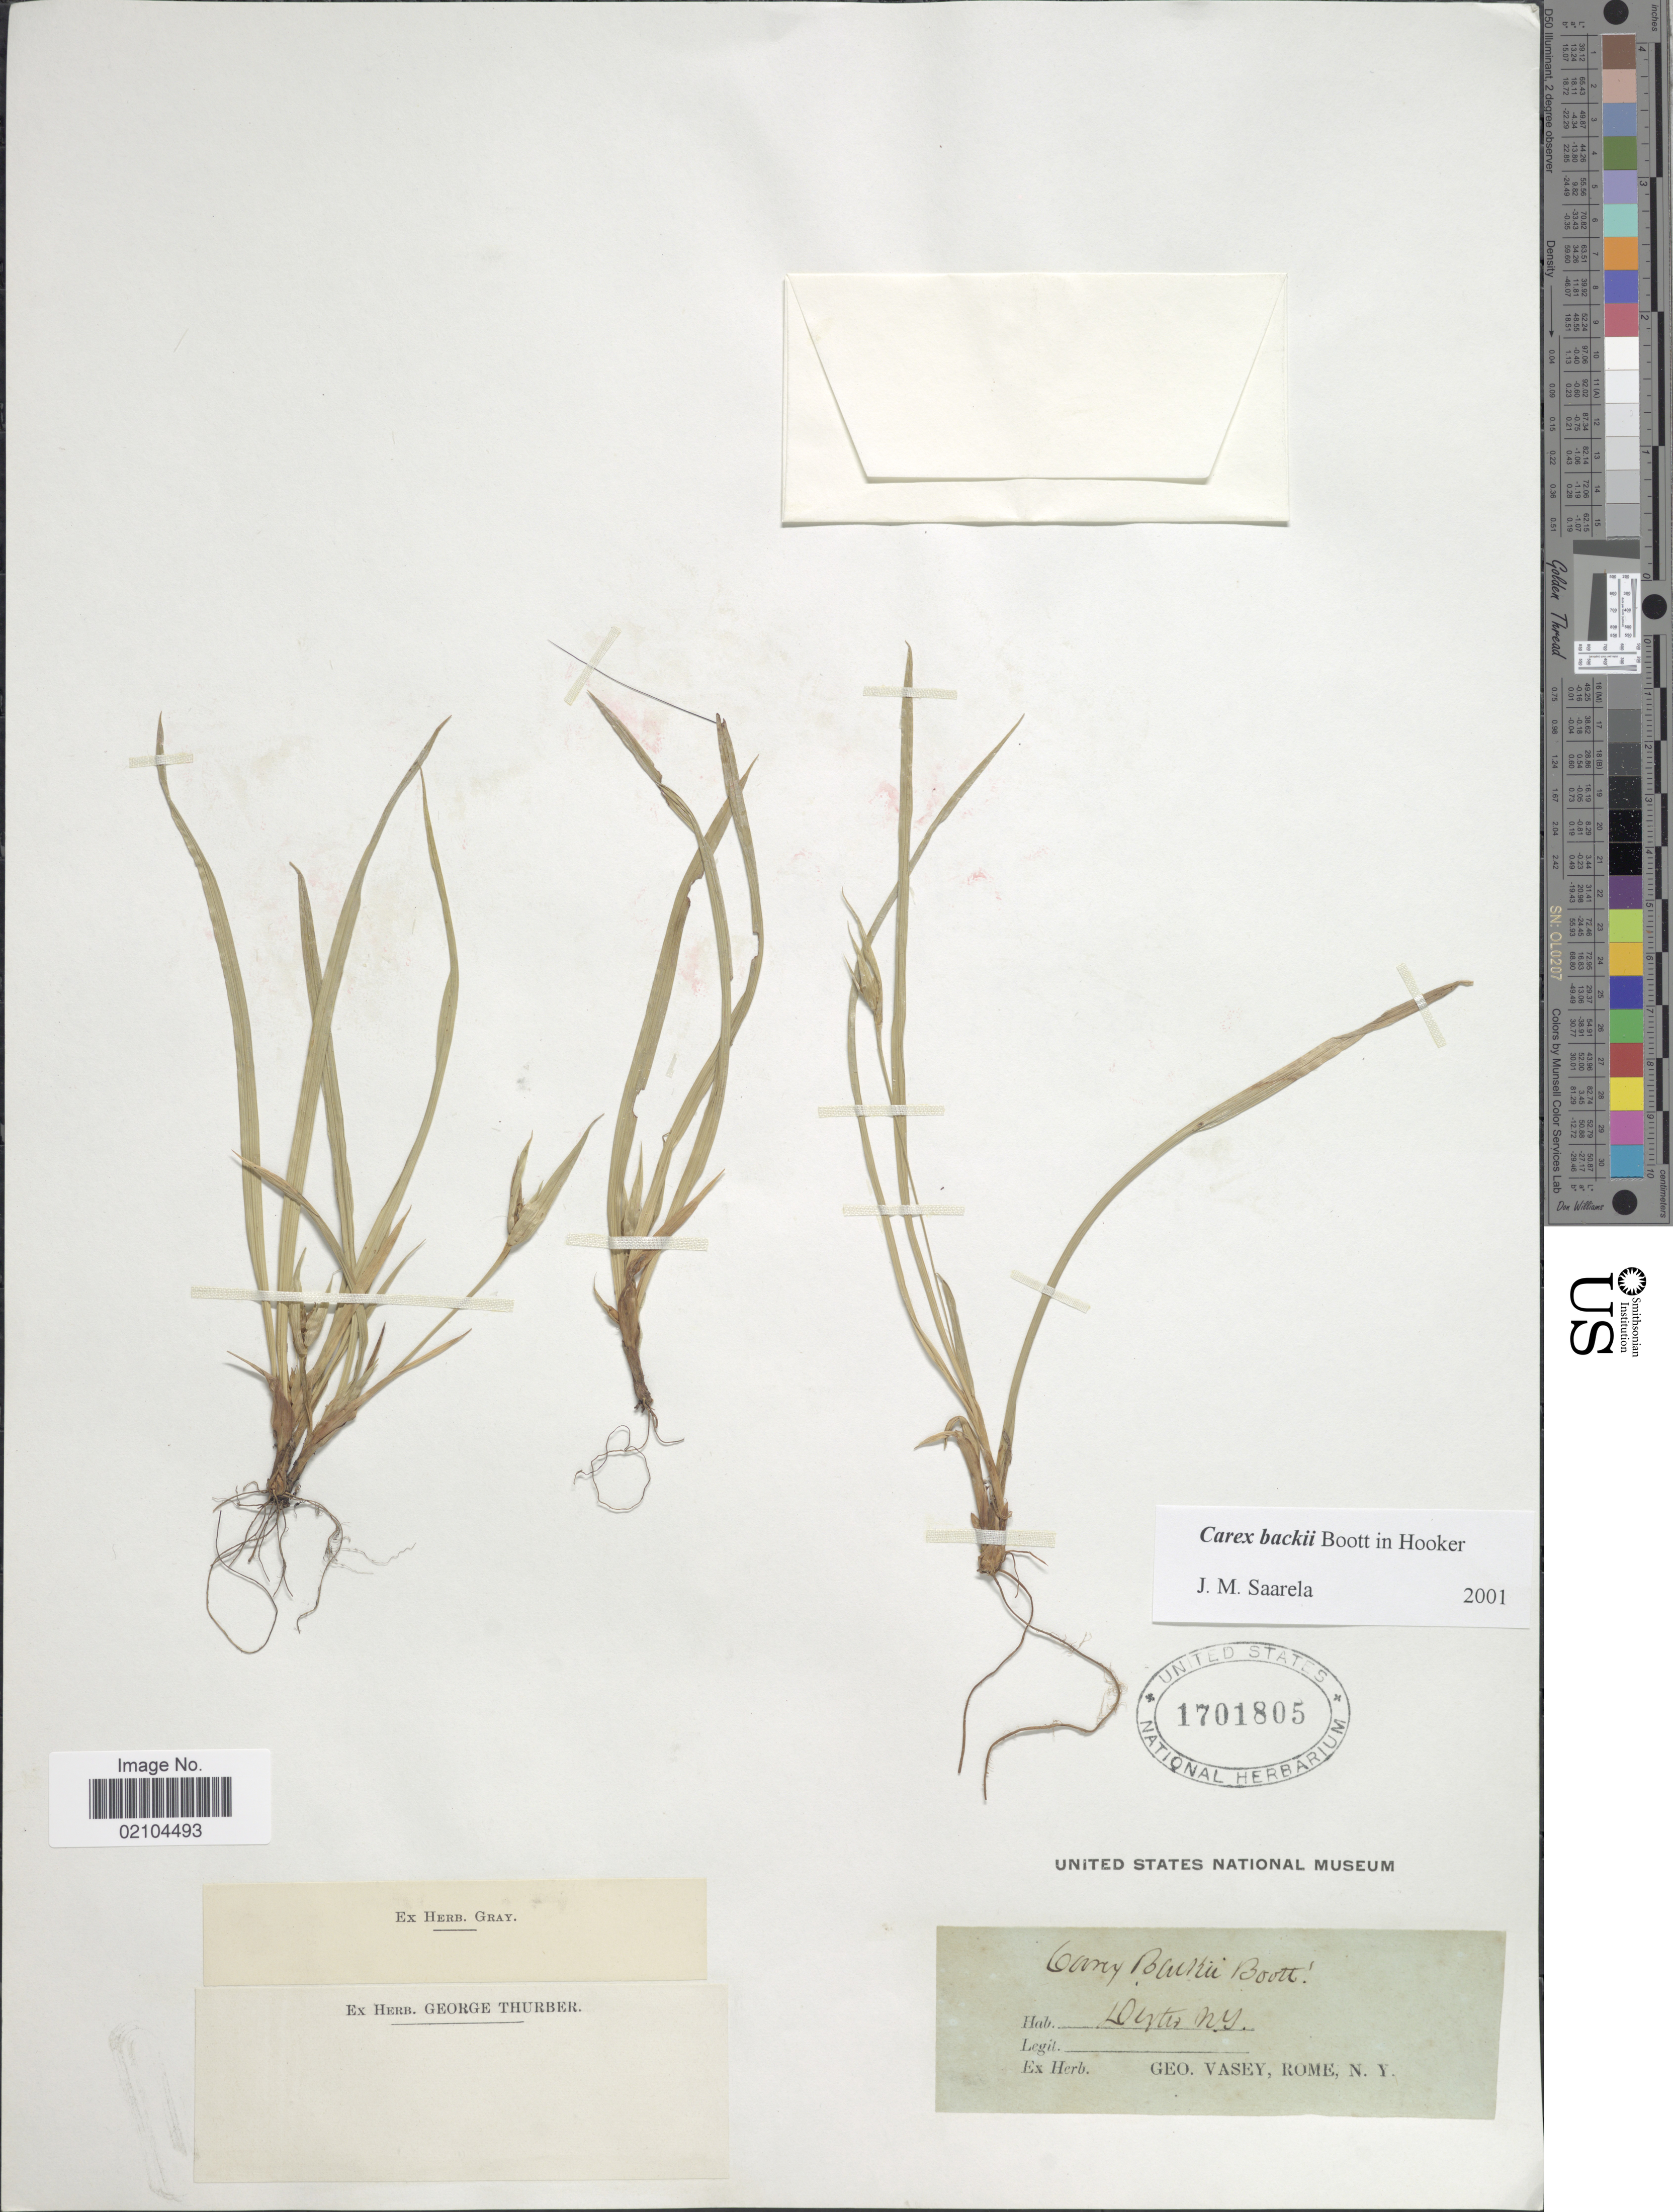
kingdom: Plantae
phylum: Tracheophyta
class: Liliopsida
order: Poales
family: Cyperaceae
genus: Carex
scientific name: Carex backii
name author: Boott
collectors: G. Vasey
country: United States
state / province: New York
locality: Dytes [interpreted].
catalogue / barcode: US 1701805